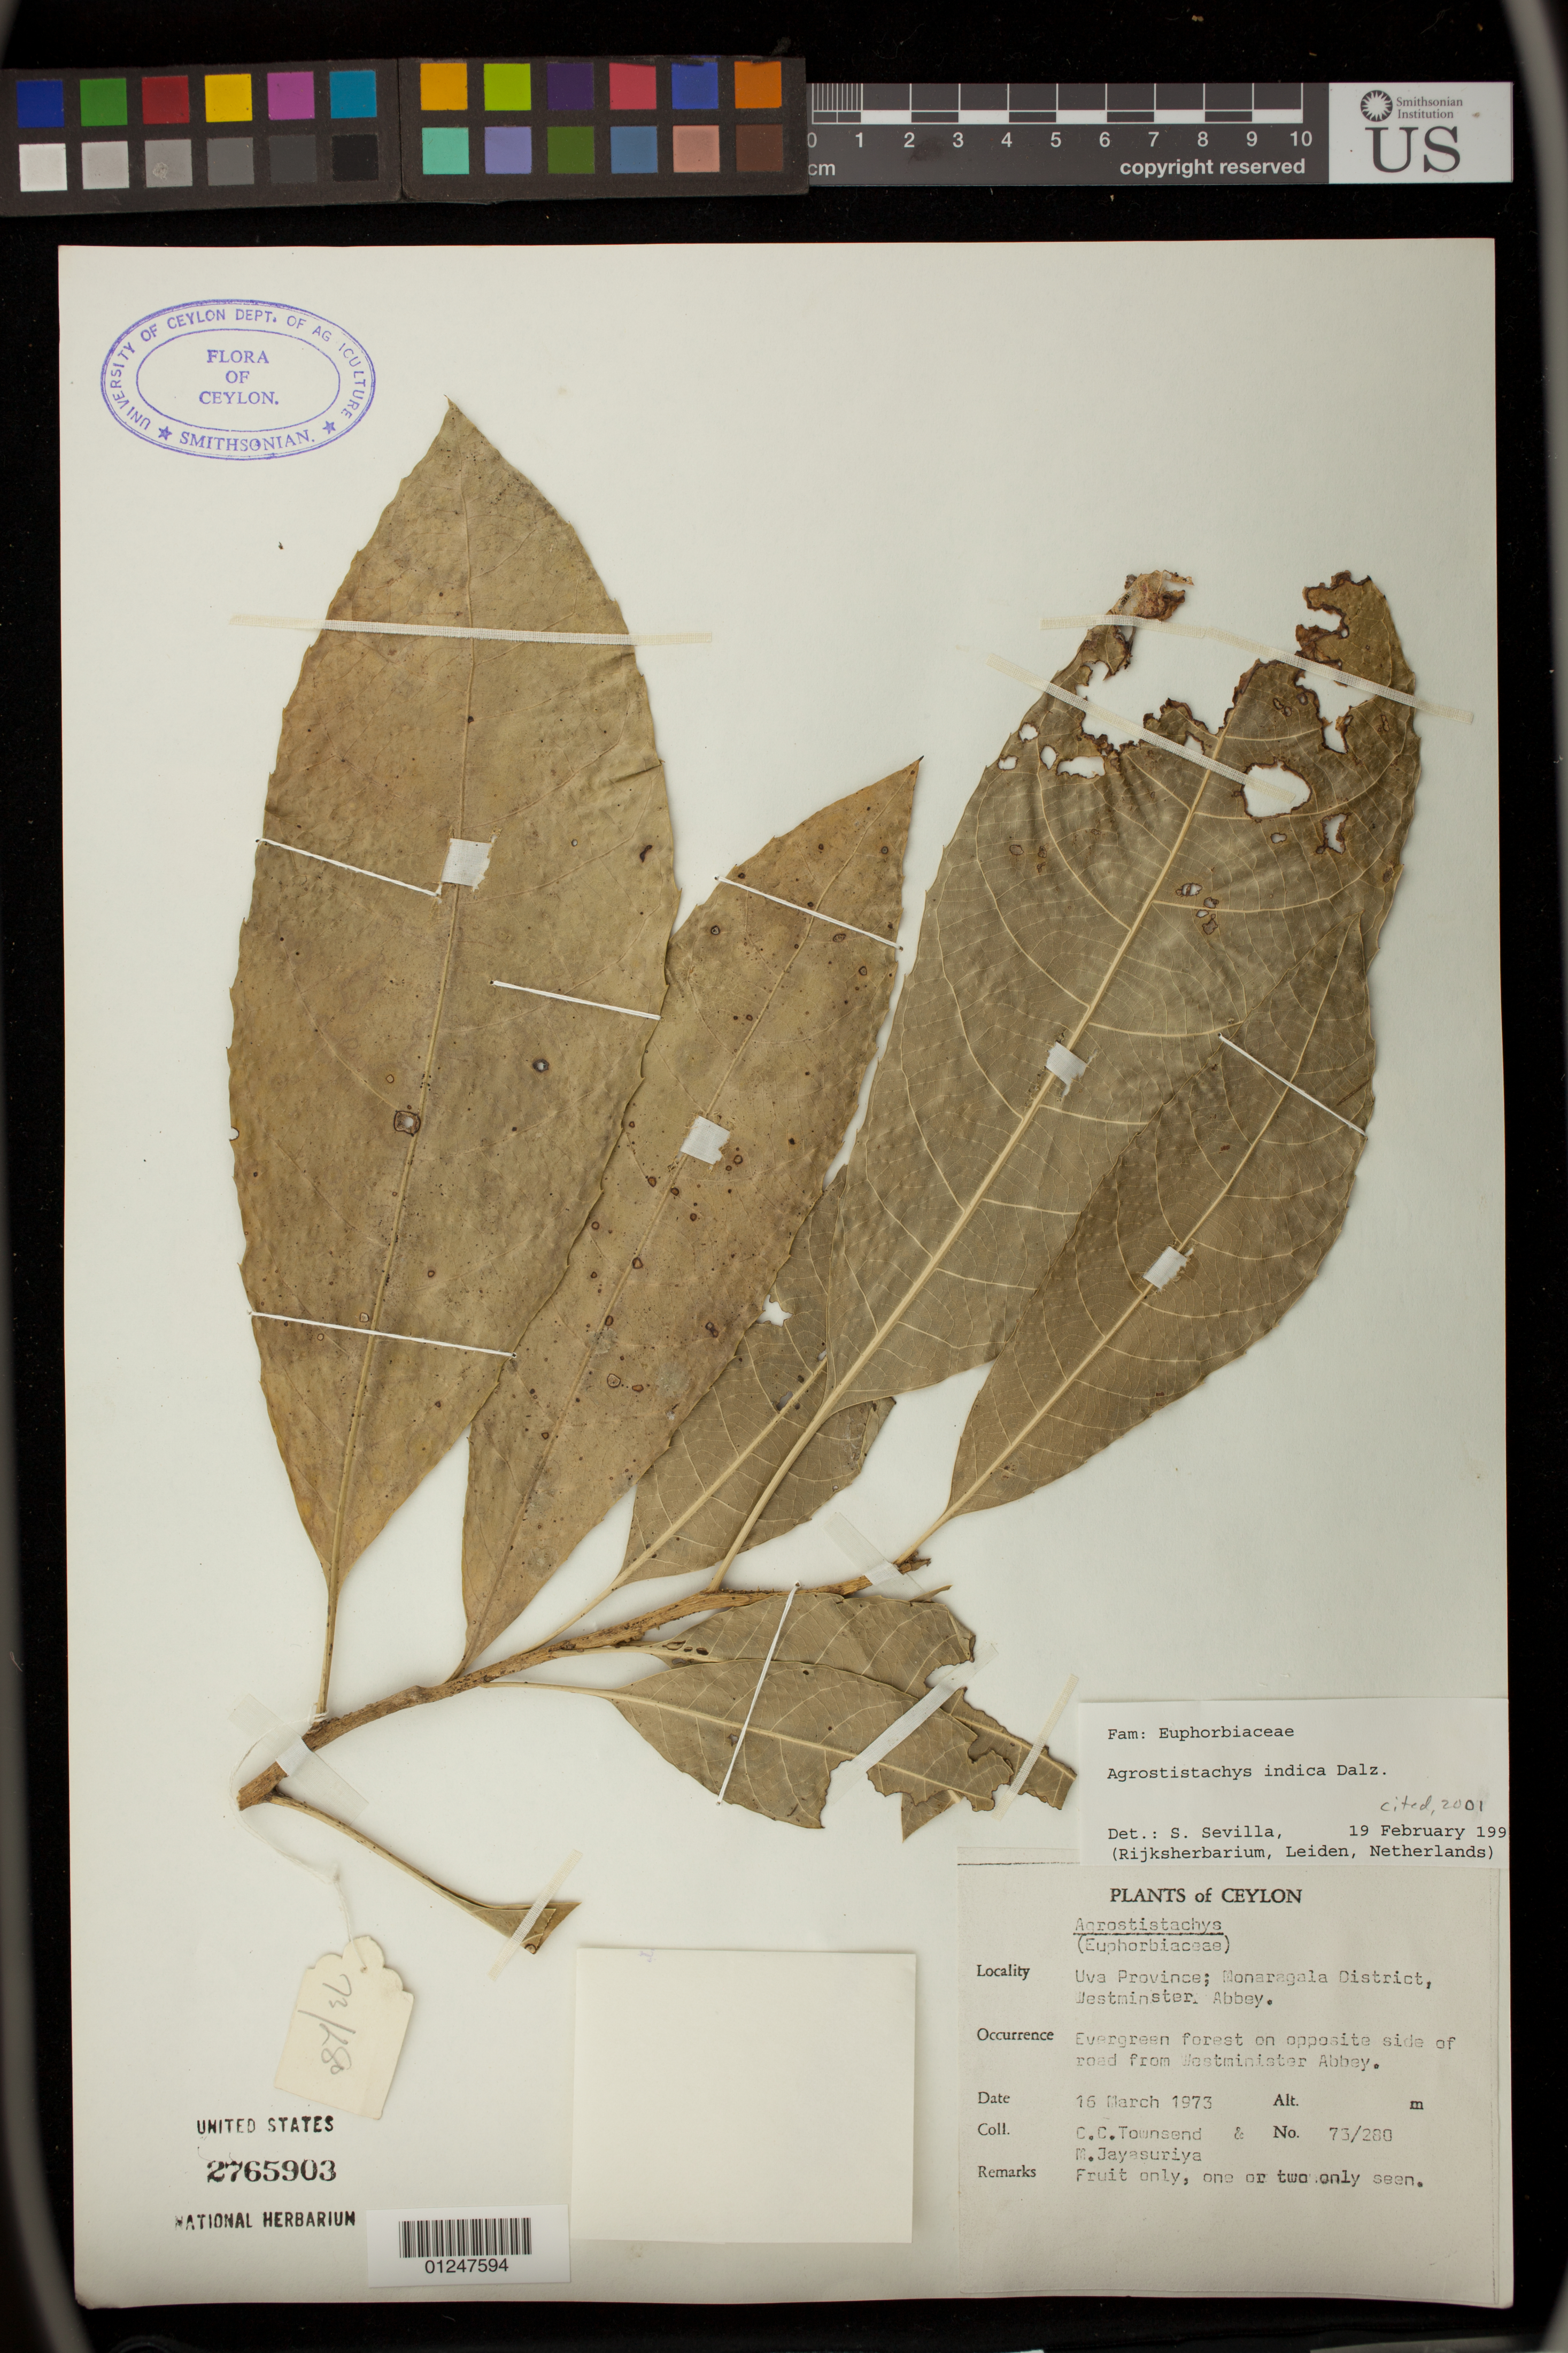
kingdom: Plantae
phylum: Tracheophyta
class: Magnoliopsida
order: Malpighiales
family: Euphorbiaceae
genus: Agrostistachys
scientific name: Agrostistachys indica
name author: Dalzell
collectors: C. C. Townsend & M. Jayasuriya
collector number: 73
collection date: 1973-03-16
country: Sri Lanka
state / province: Uva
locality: Uva Province; Monaragala District, Westminster Abbey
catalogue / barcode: US 2765903